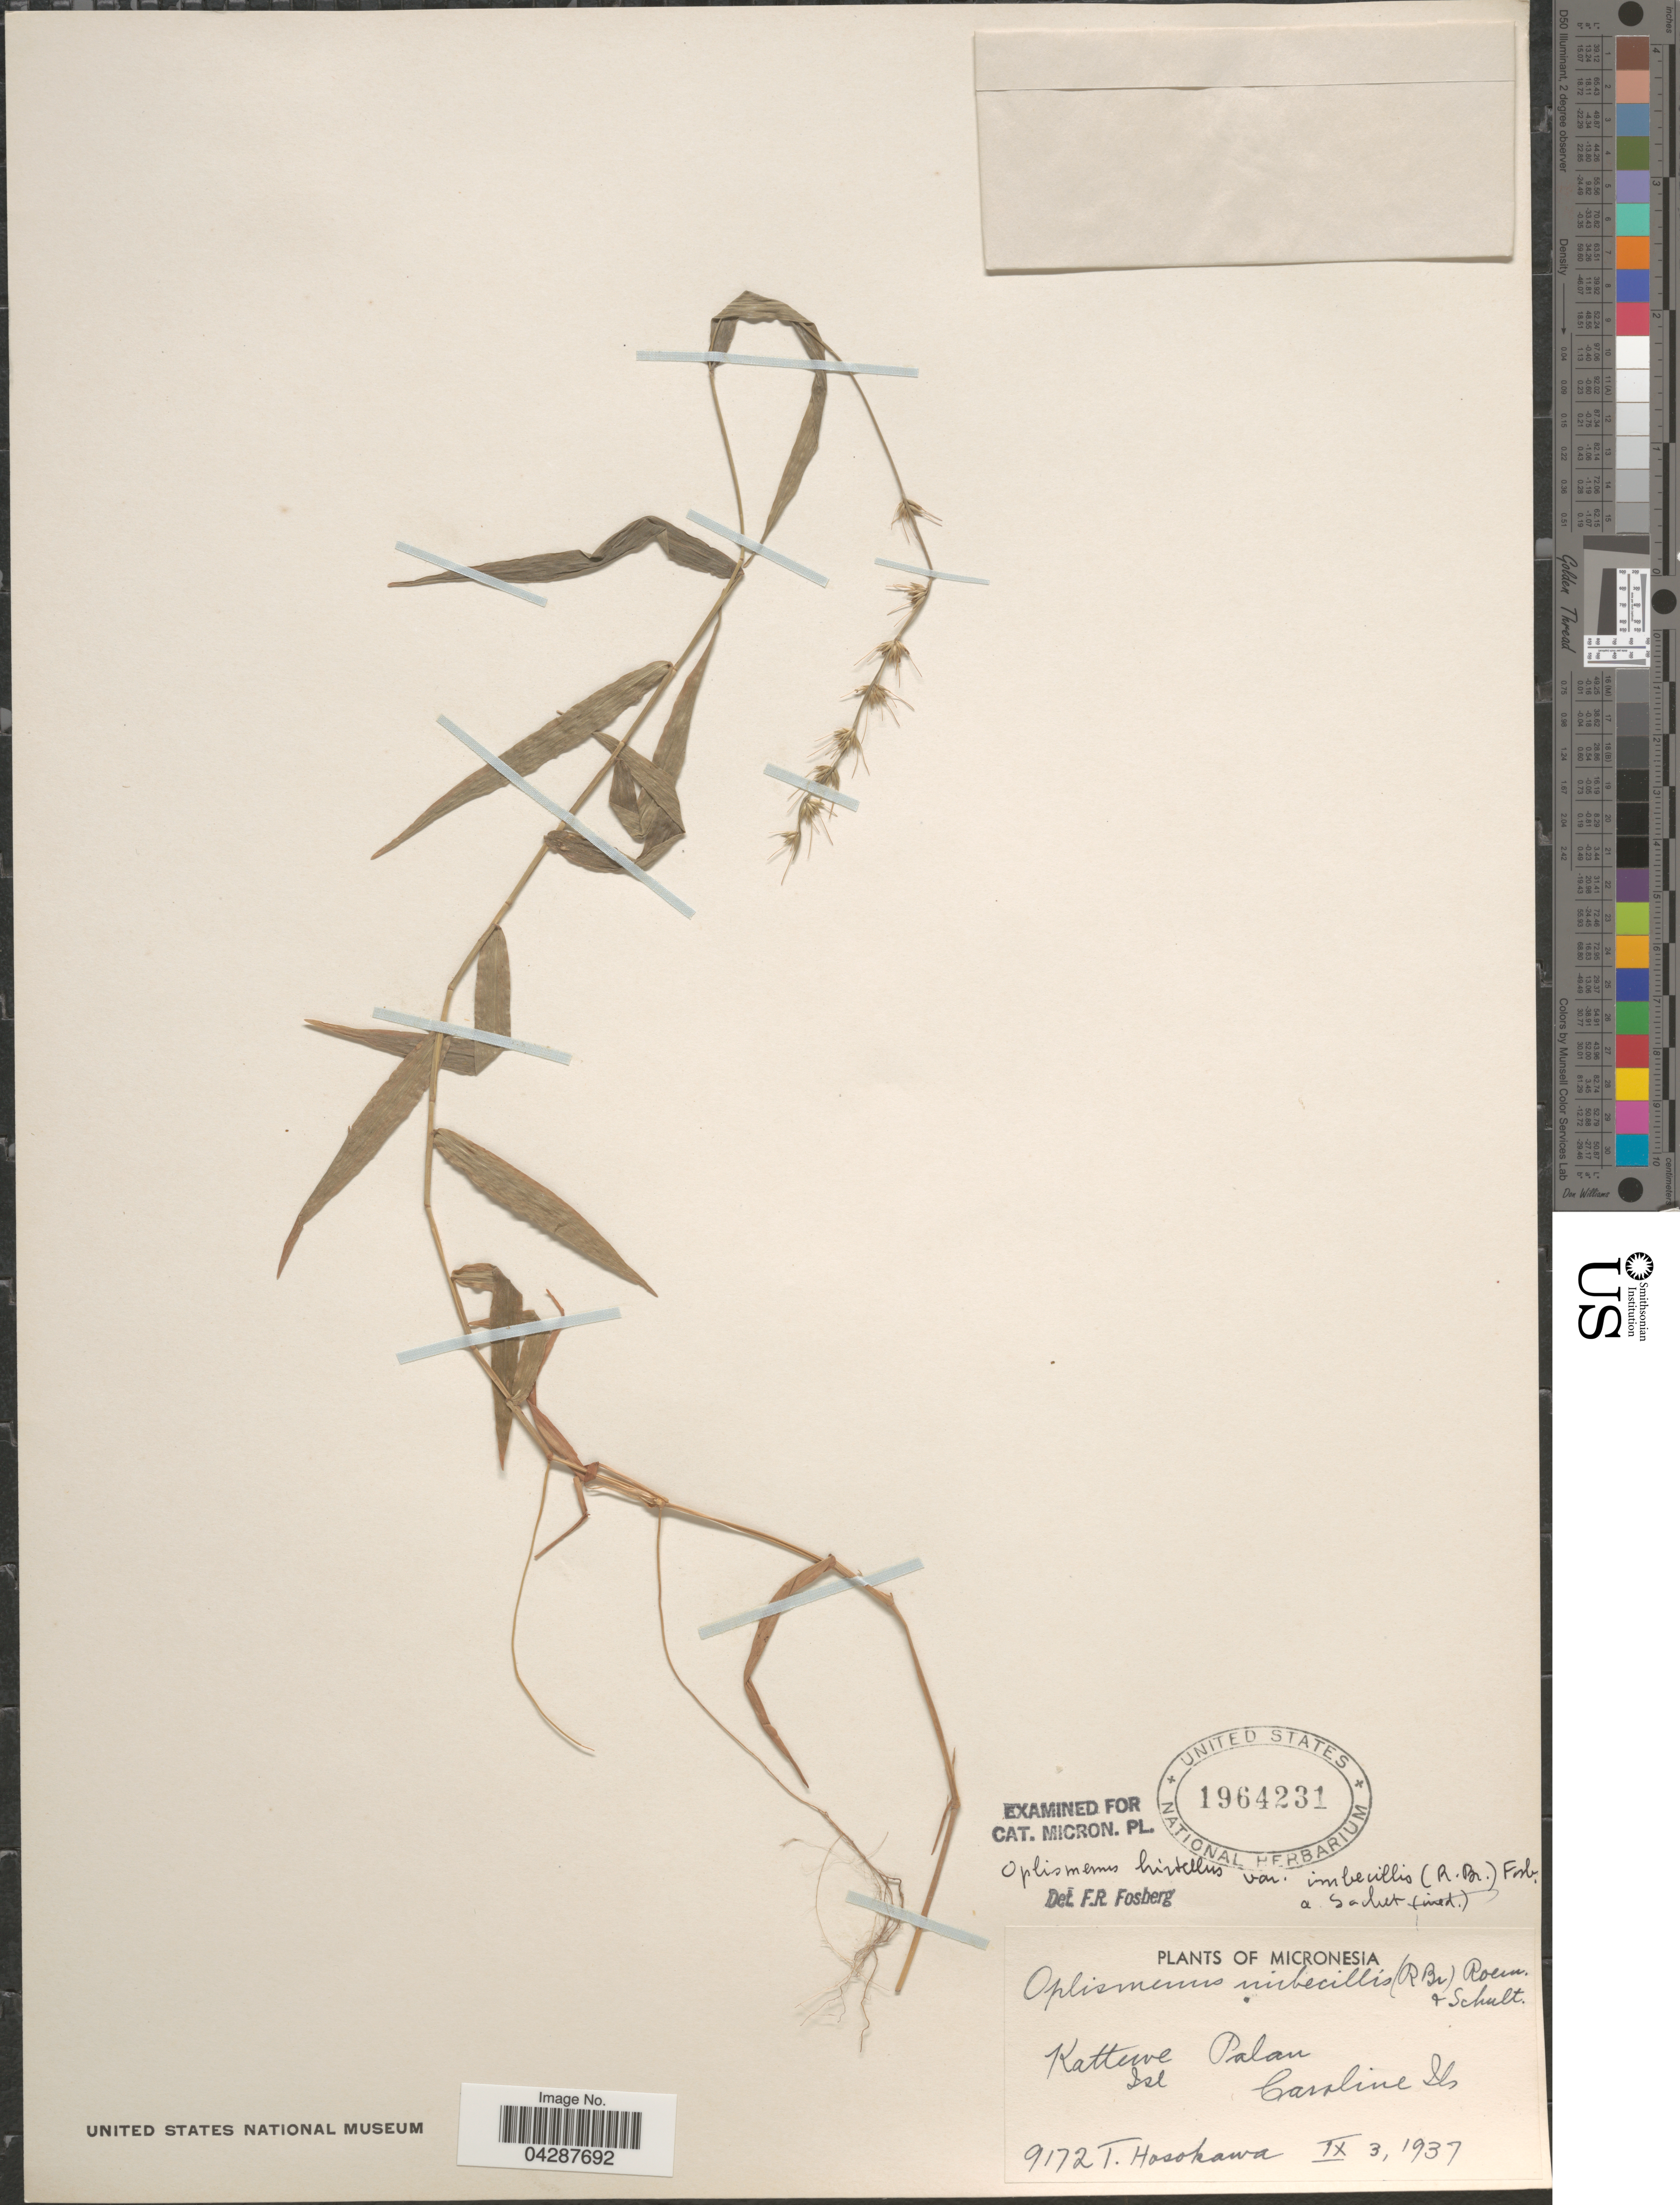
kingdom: Plantae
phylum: Tracheophyta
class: Liliopsida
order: Poales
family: Poaceae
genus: Oplismenus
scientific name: Oplismenus hirtellus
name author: (L.) P. Beauv.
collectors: T. Hosokawa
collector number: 9172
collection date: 1937-09-03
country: Kiribati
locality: Micronesia. Kattewe. Palau Isl. Caroline Ils.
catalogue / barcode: US 1964231